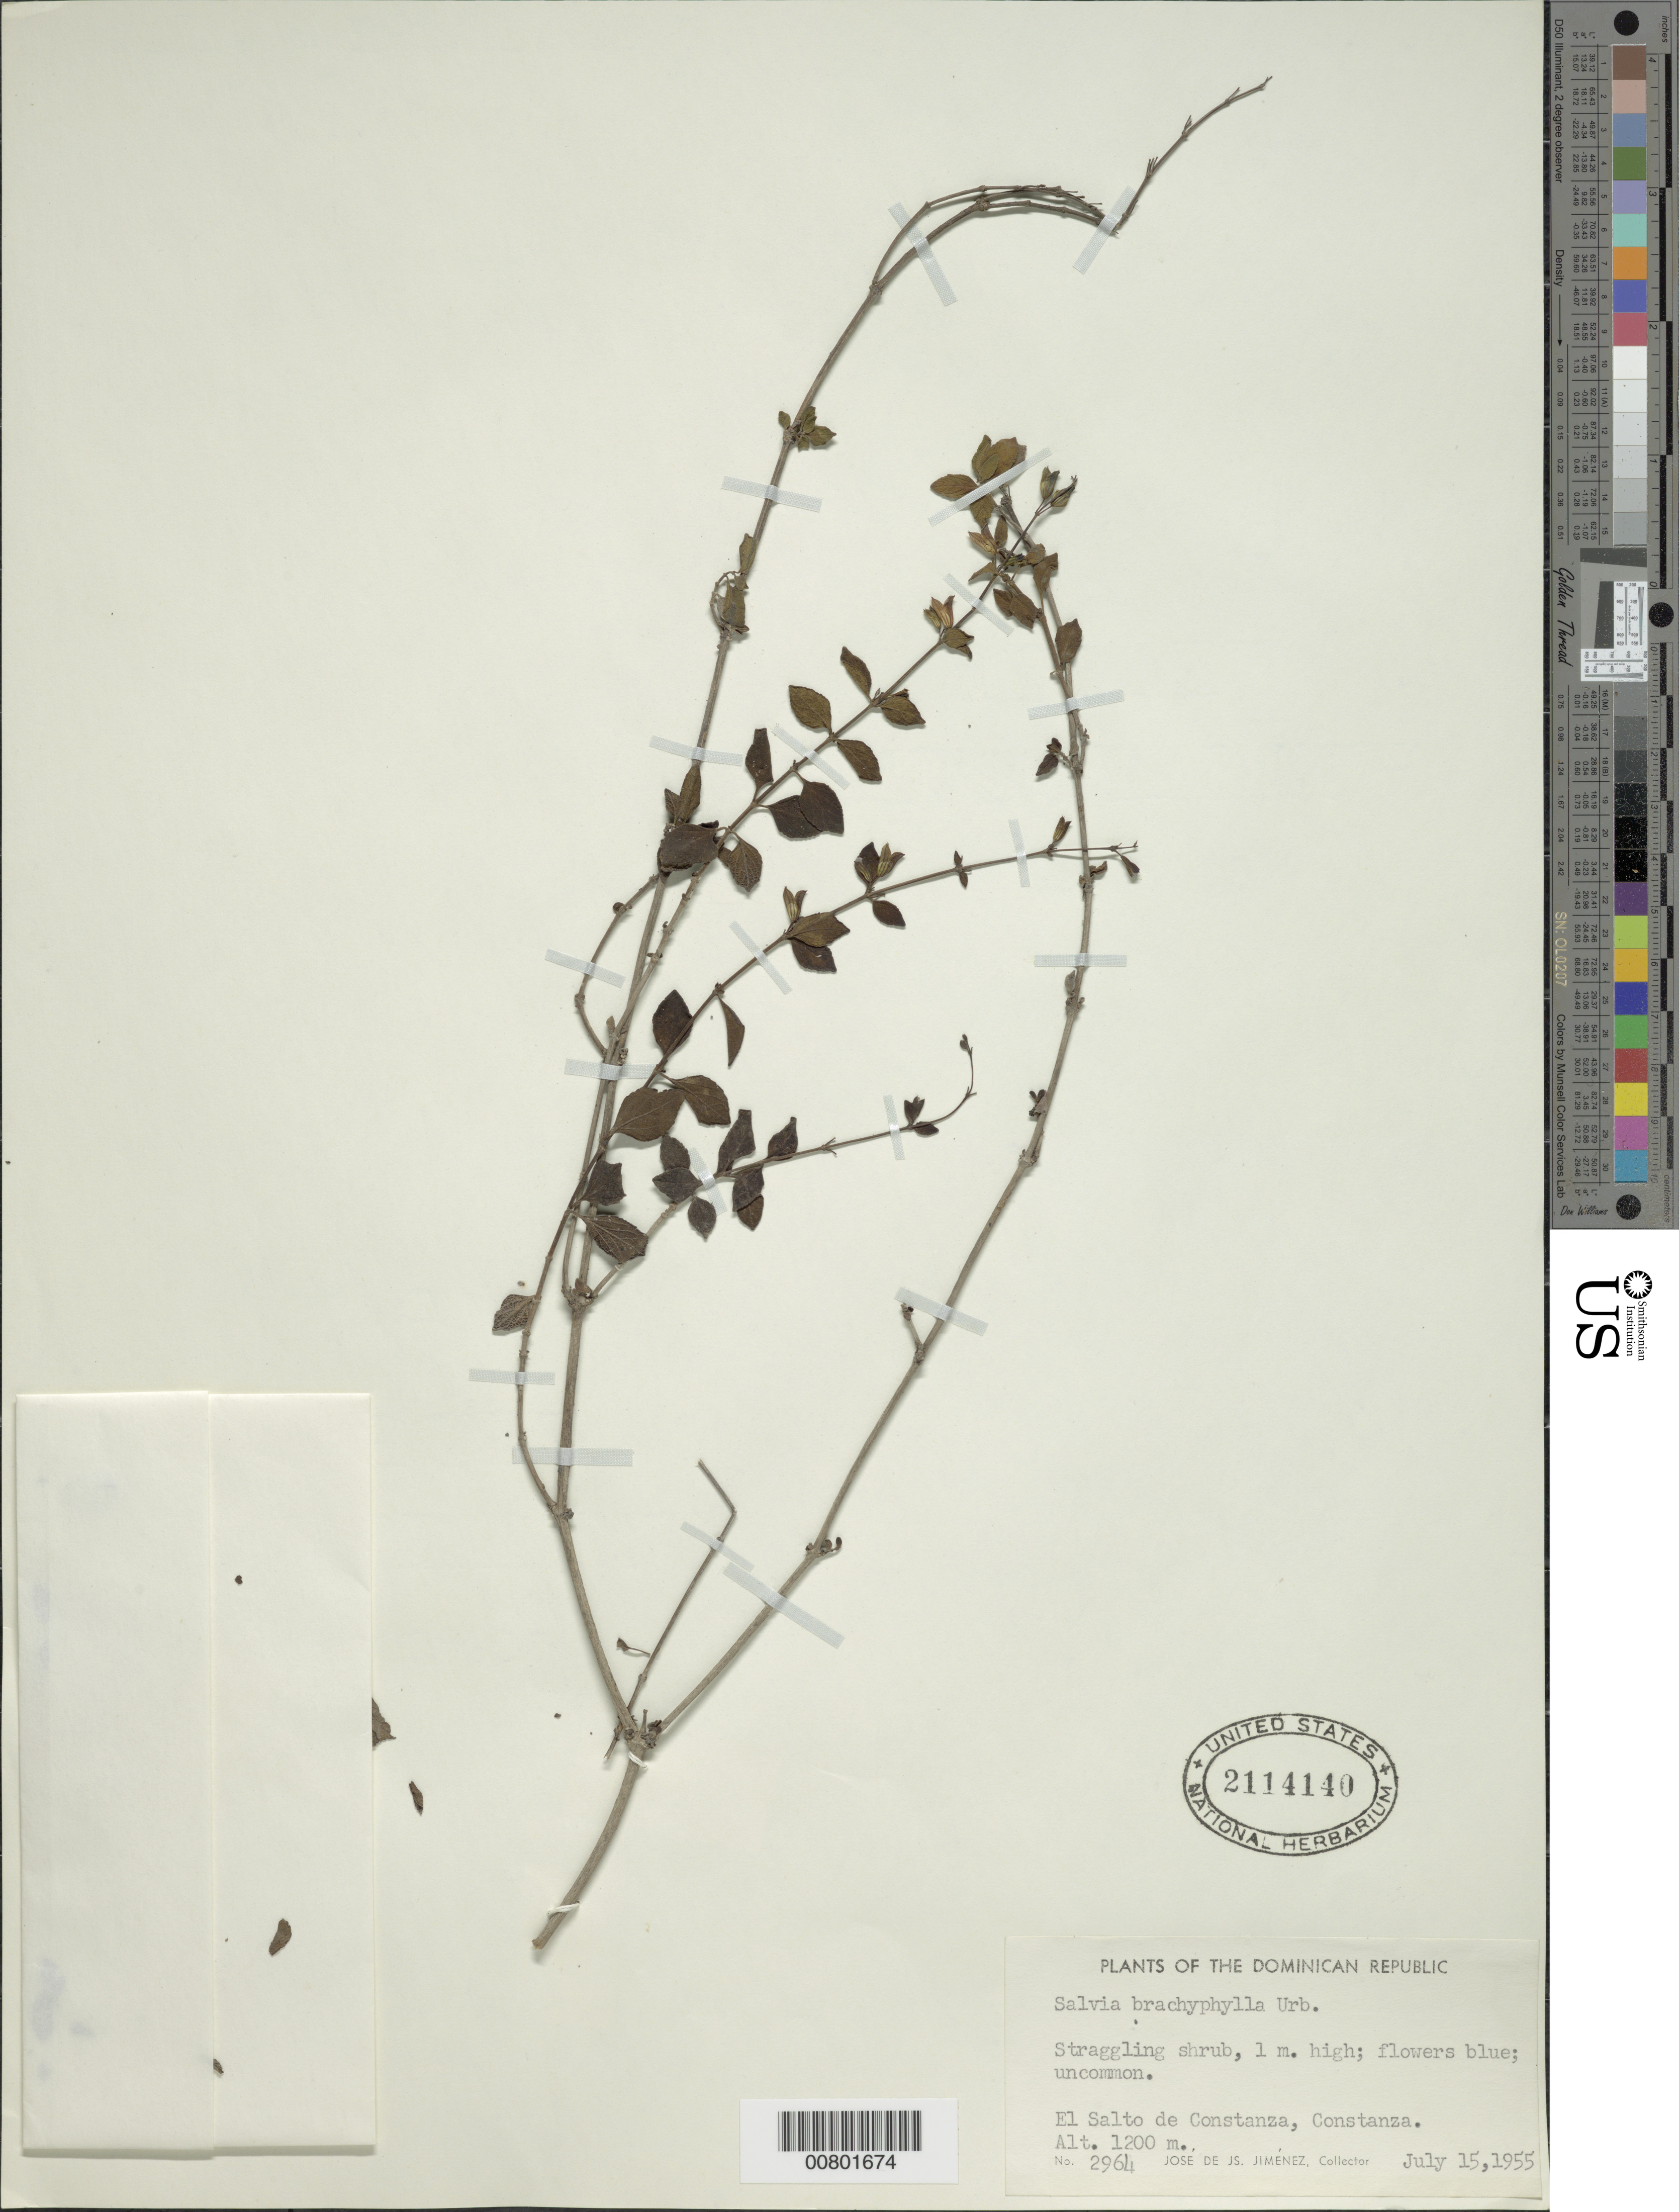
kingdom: Plantae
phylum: Tracheophyta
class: Magnoliopsida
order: Lamiales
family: Lamiaceae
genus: Salvia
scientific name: Salvia brachyphylla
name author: Urb.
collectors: J. J. Jiménez Almonte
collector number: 2964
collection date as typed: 15 Jul 1955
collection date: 1955-07-15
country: Dominican Republic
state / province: La Vega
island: Hispaniola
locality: El Salto de Constanza, Constanza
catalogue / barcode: US 2114140